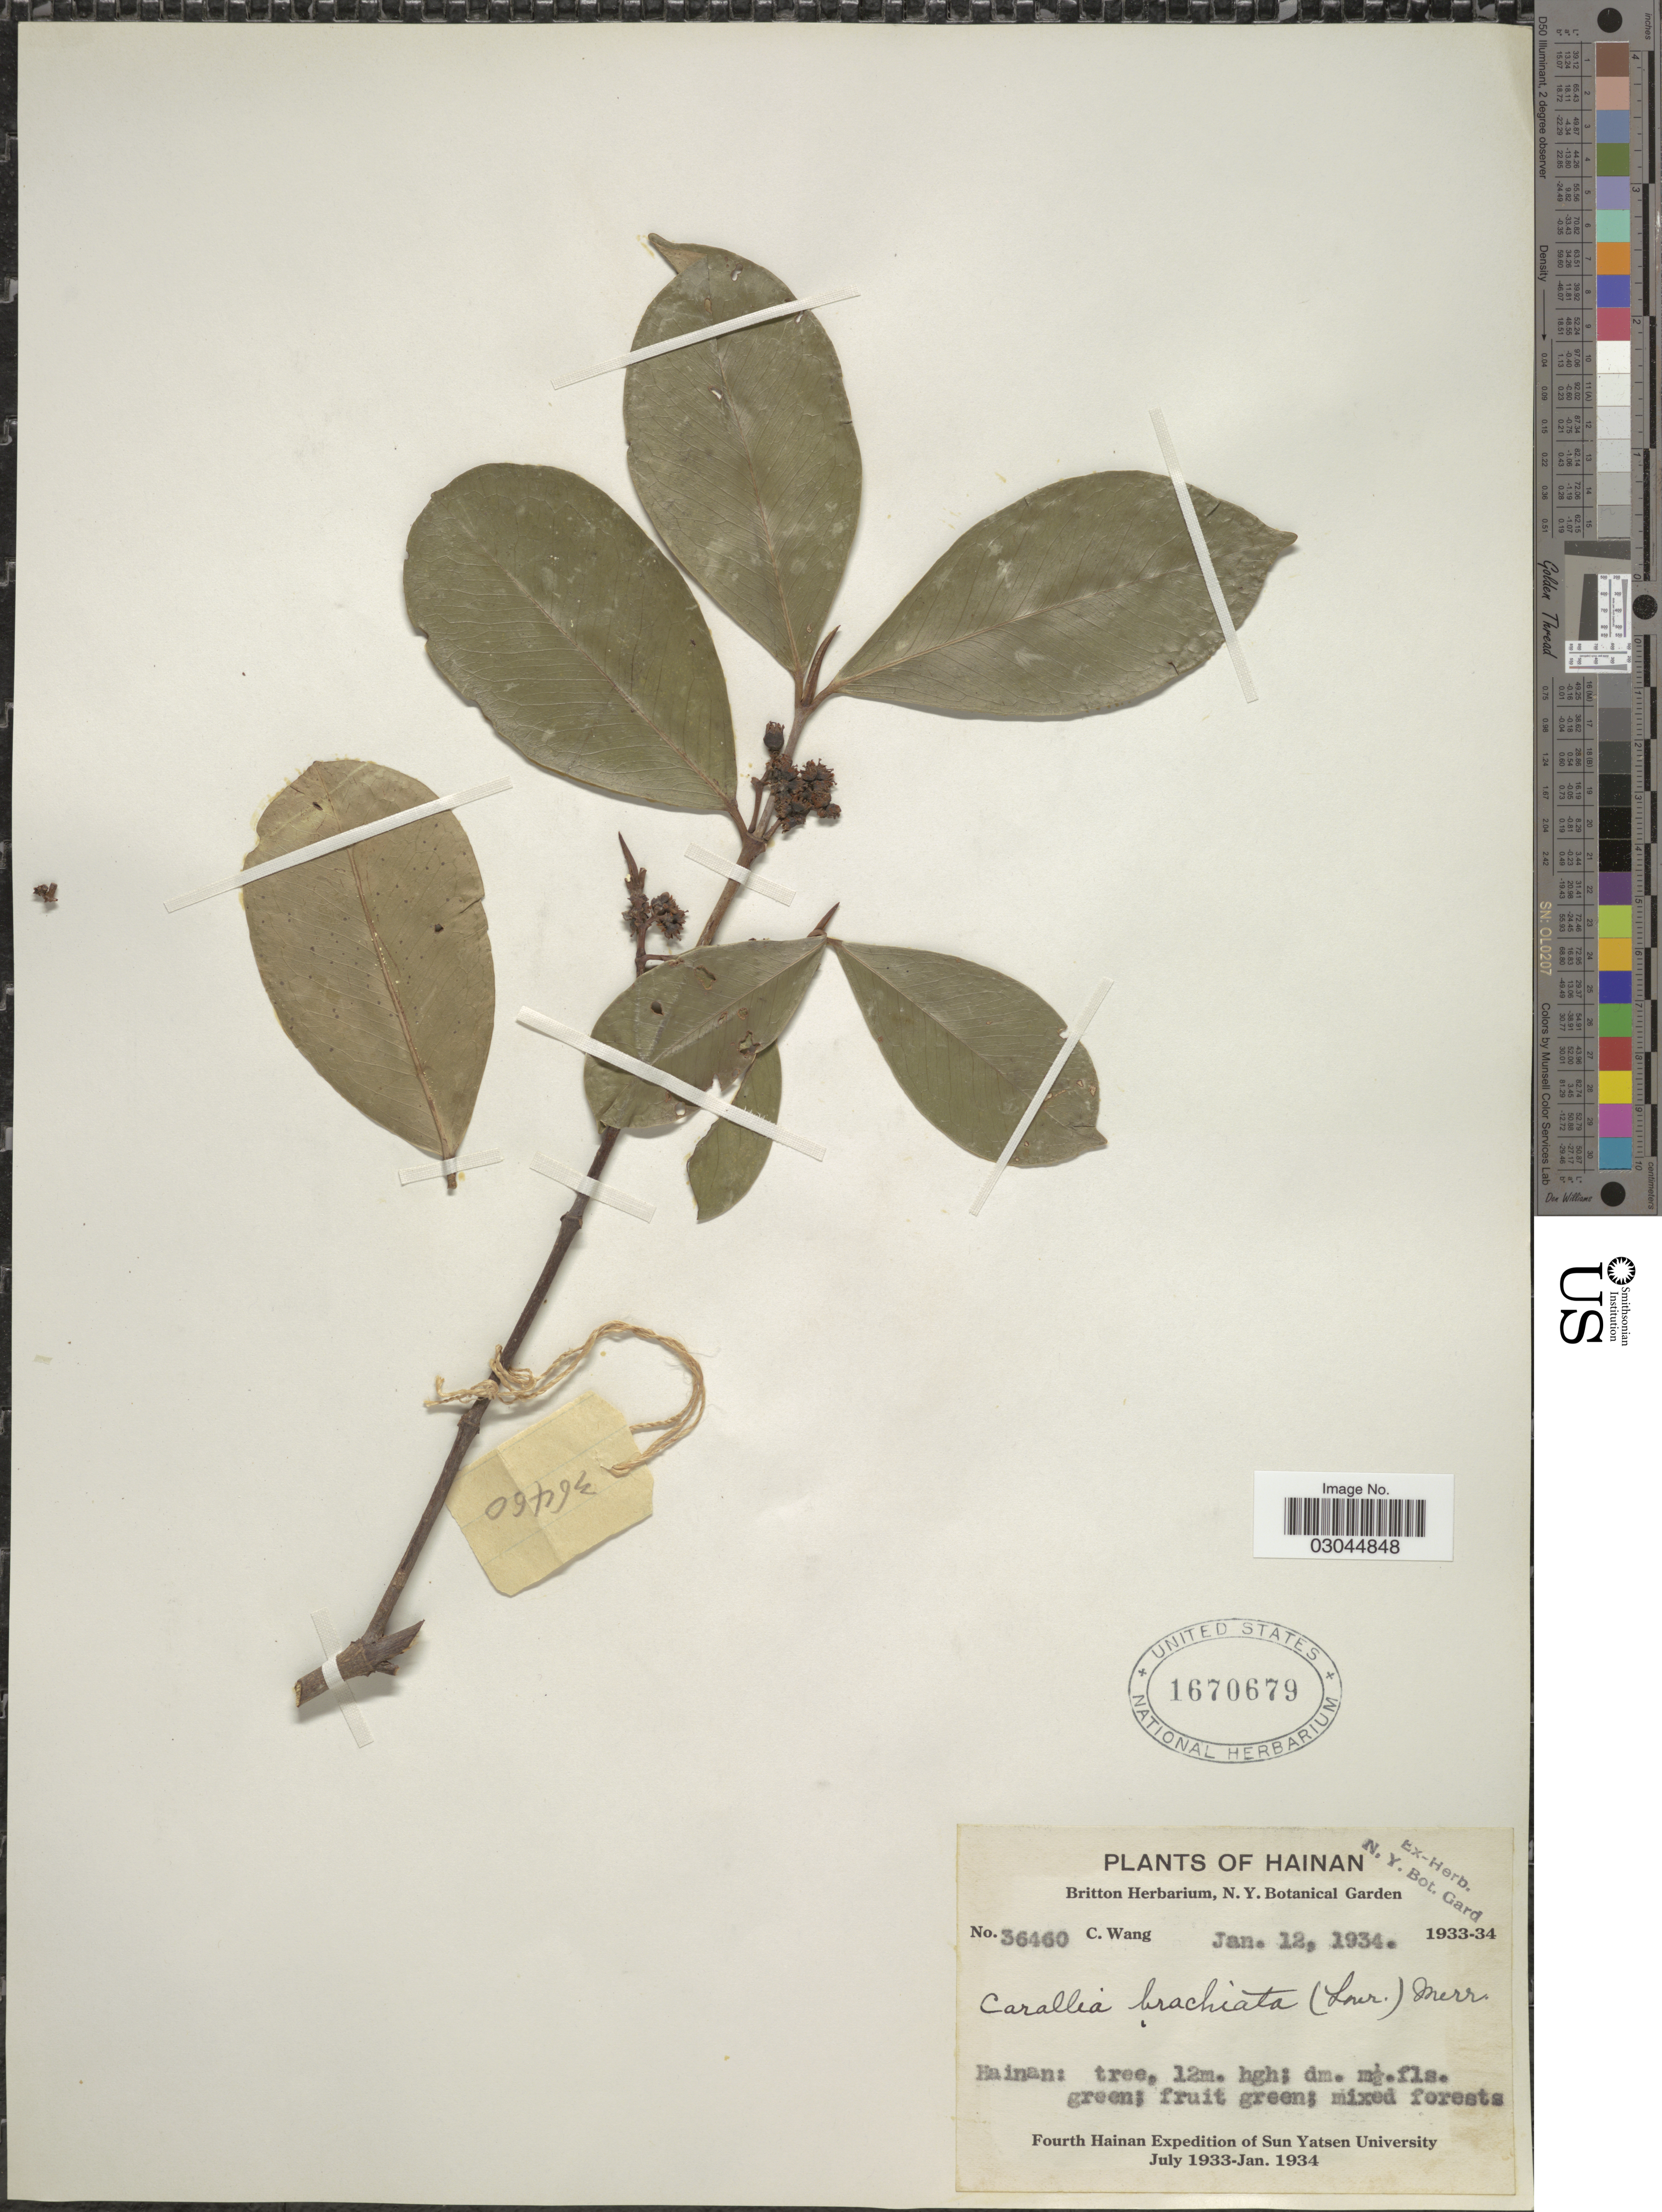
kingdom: Plantae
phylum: Tracheophyta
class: Magnoliopsida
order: Malpighiales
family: Rhizophoraceae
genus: Carallia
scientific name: Carallia brachiata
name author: (Lour.) Merr.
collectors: C. Wang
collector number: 36460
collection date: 1934-01-12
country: China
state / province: Hainan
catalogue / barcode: US 1670679